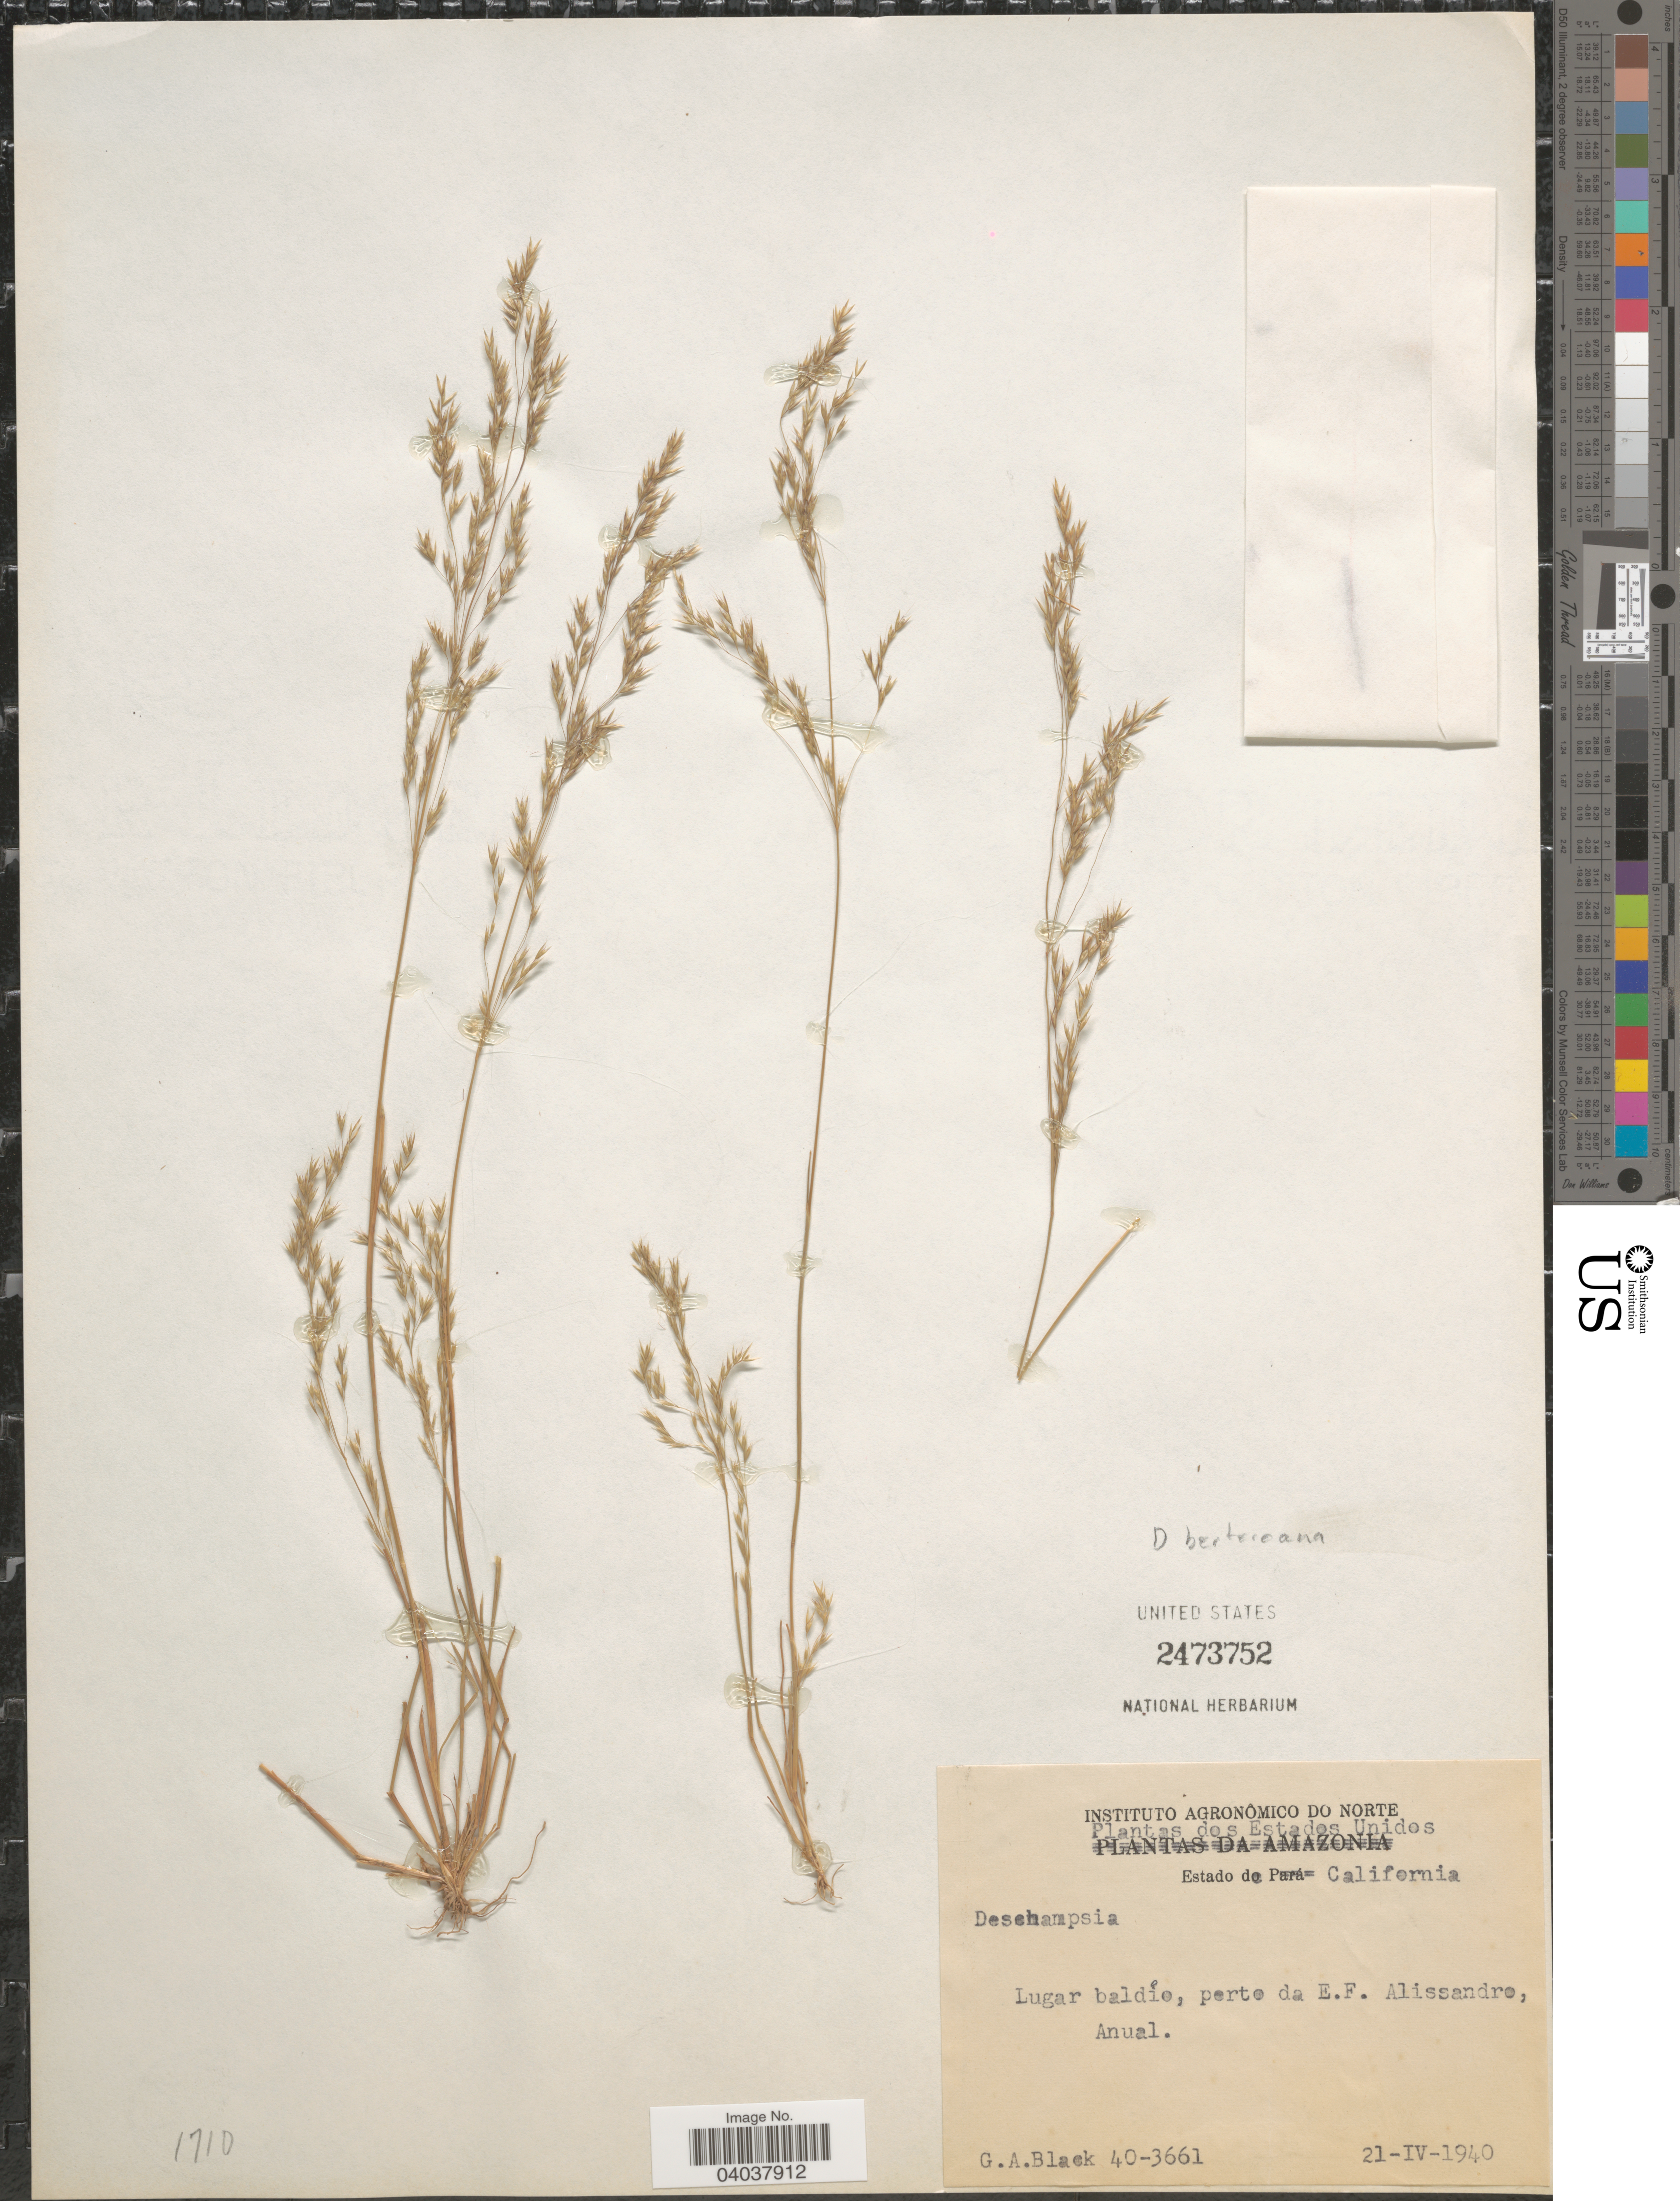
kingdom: Plantae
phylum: Tracheophyta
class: Liliopsida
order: Poales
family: Poaceae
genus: Deschampsia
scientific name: Deschampsia berteroana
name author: (Kunth) Trin.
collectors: G. A. Black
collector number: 40-3661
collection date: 1940-04-21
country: United States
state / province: California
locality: Estados Unidos. Lugar baldio, porto da E.F. Alissandro, Anual.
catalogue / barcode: US 2473752